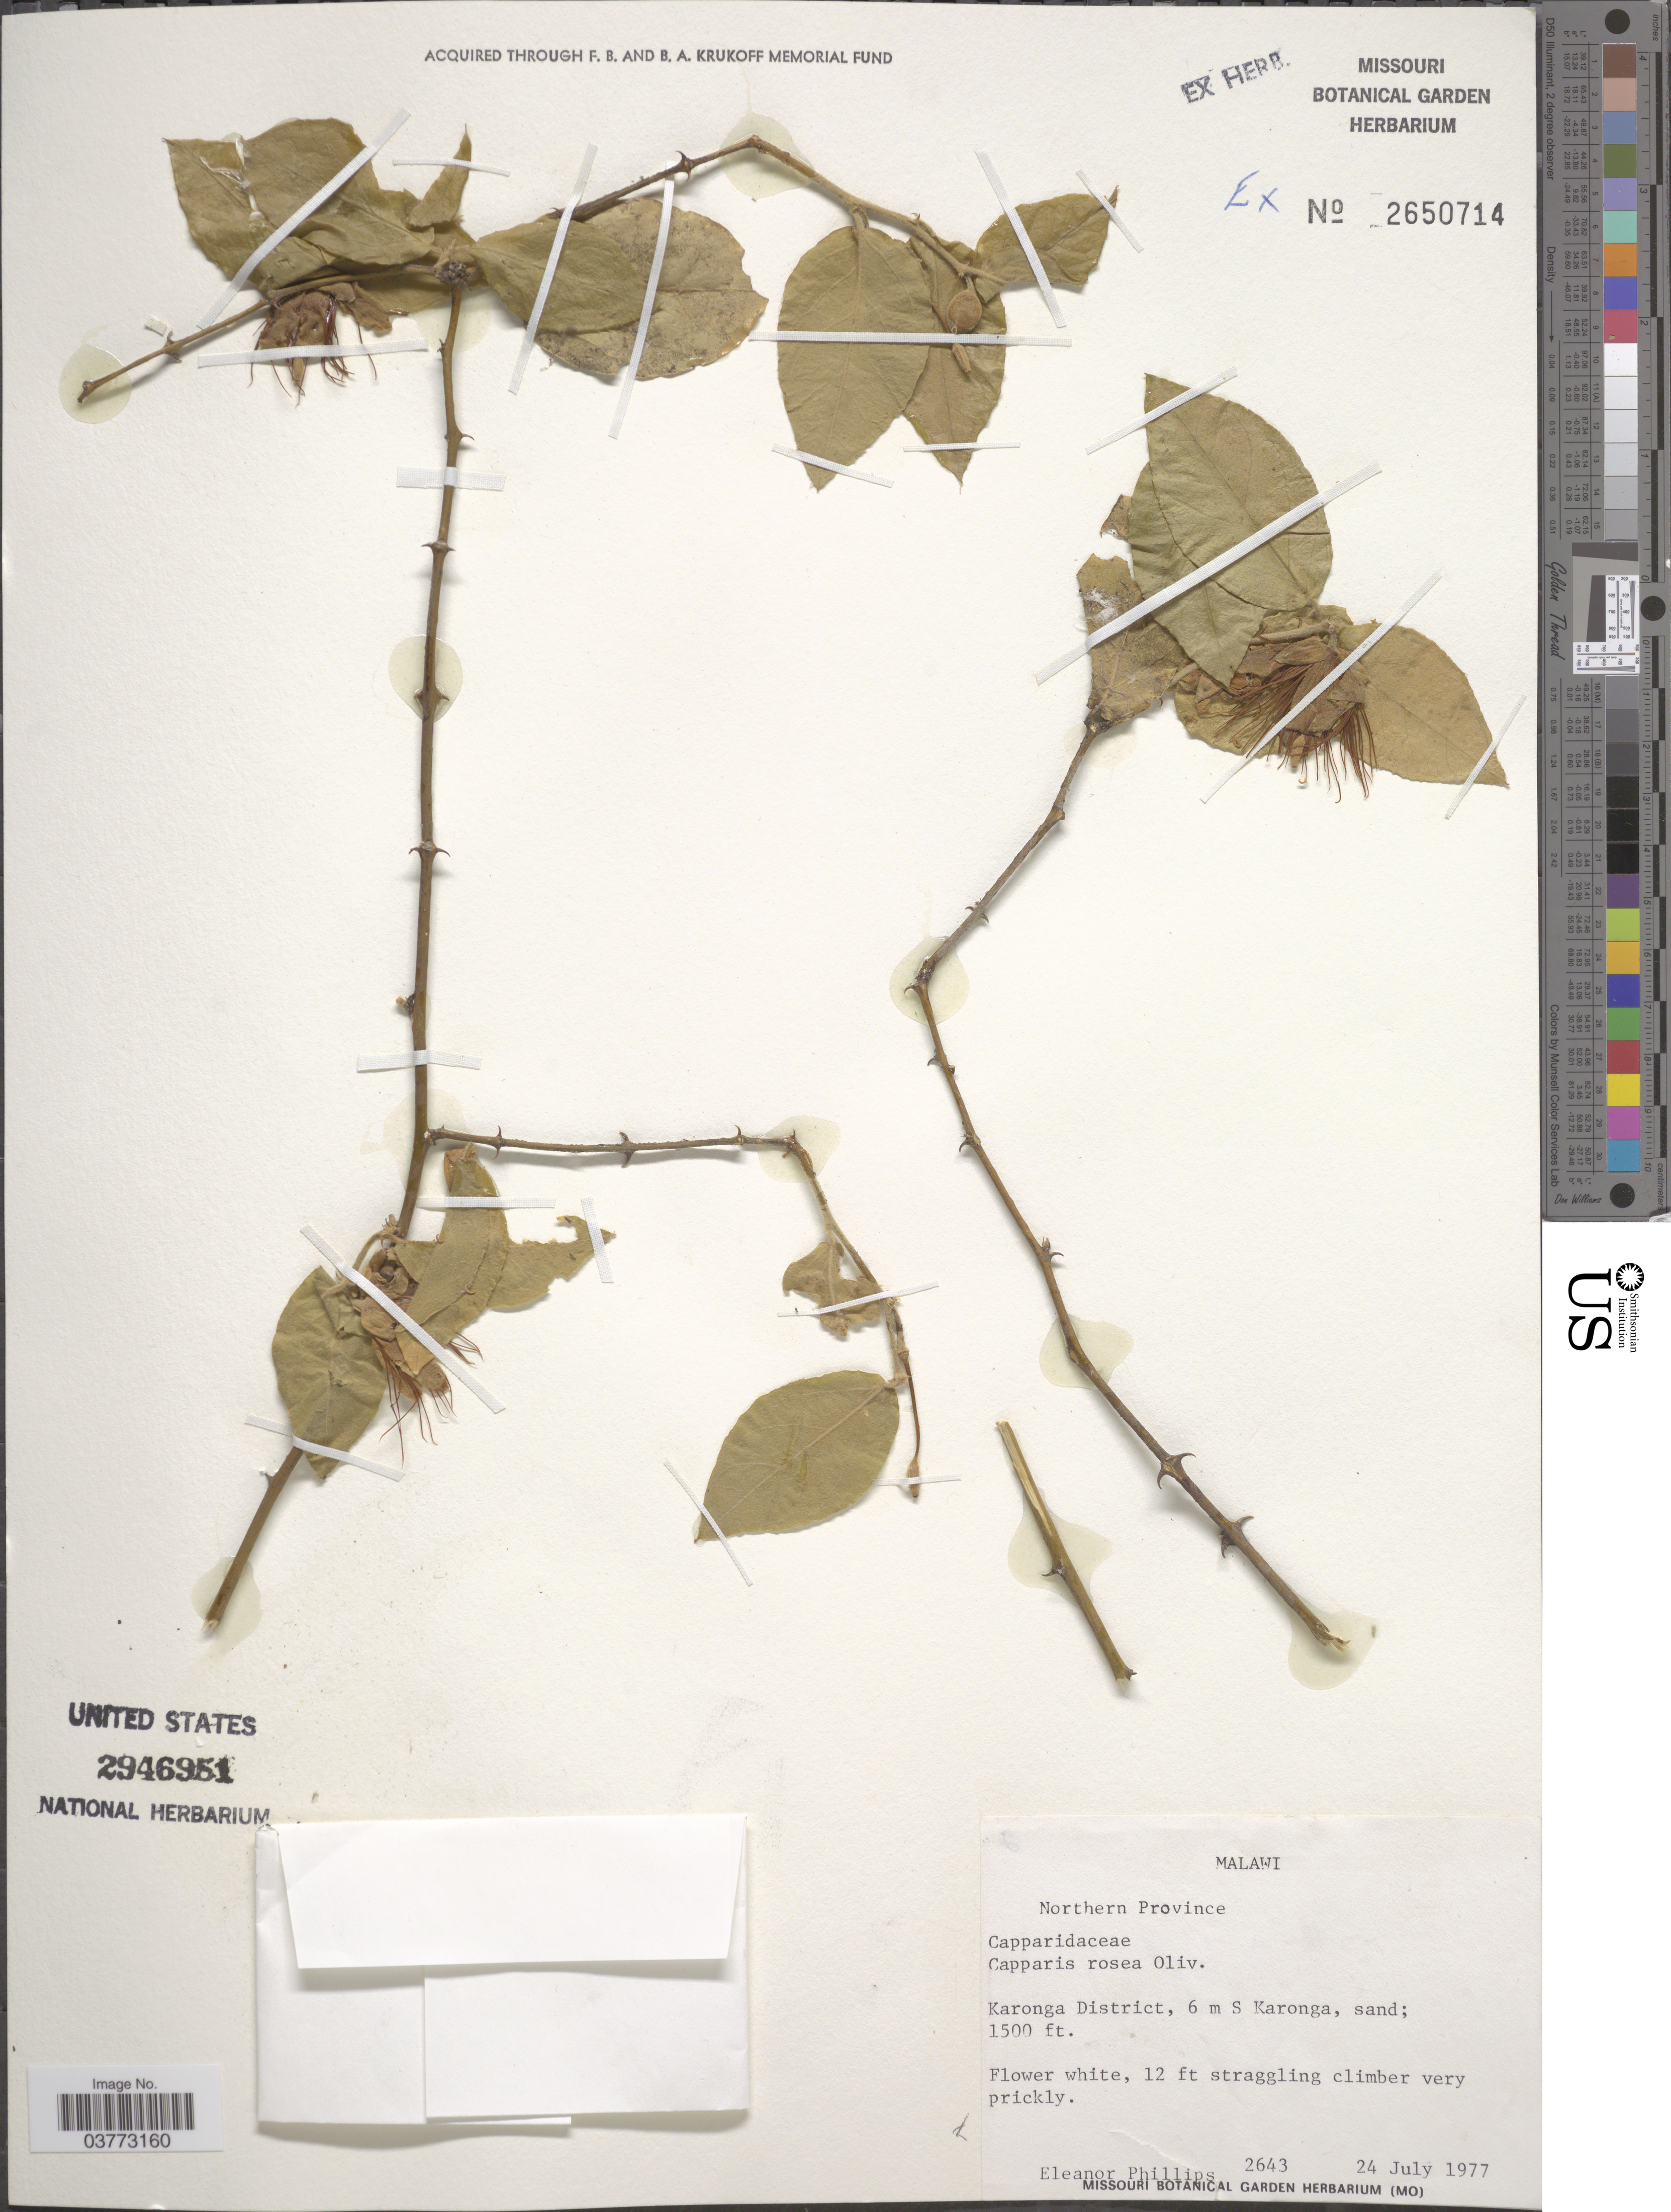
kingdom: Plantae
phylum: Tracheophyta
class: Magnoliopsida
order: Brassicales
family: Capparaceae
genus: Capparis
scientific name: Capparis rosea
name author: (Klotzsch) Oliv.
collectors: E. Phillips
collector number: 2643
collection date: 1977-07-24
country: Malawi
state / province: Northern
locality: Karonga District, 6 m S Karonga.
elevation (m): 457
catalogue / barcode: US 2946951